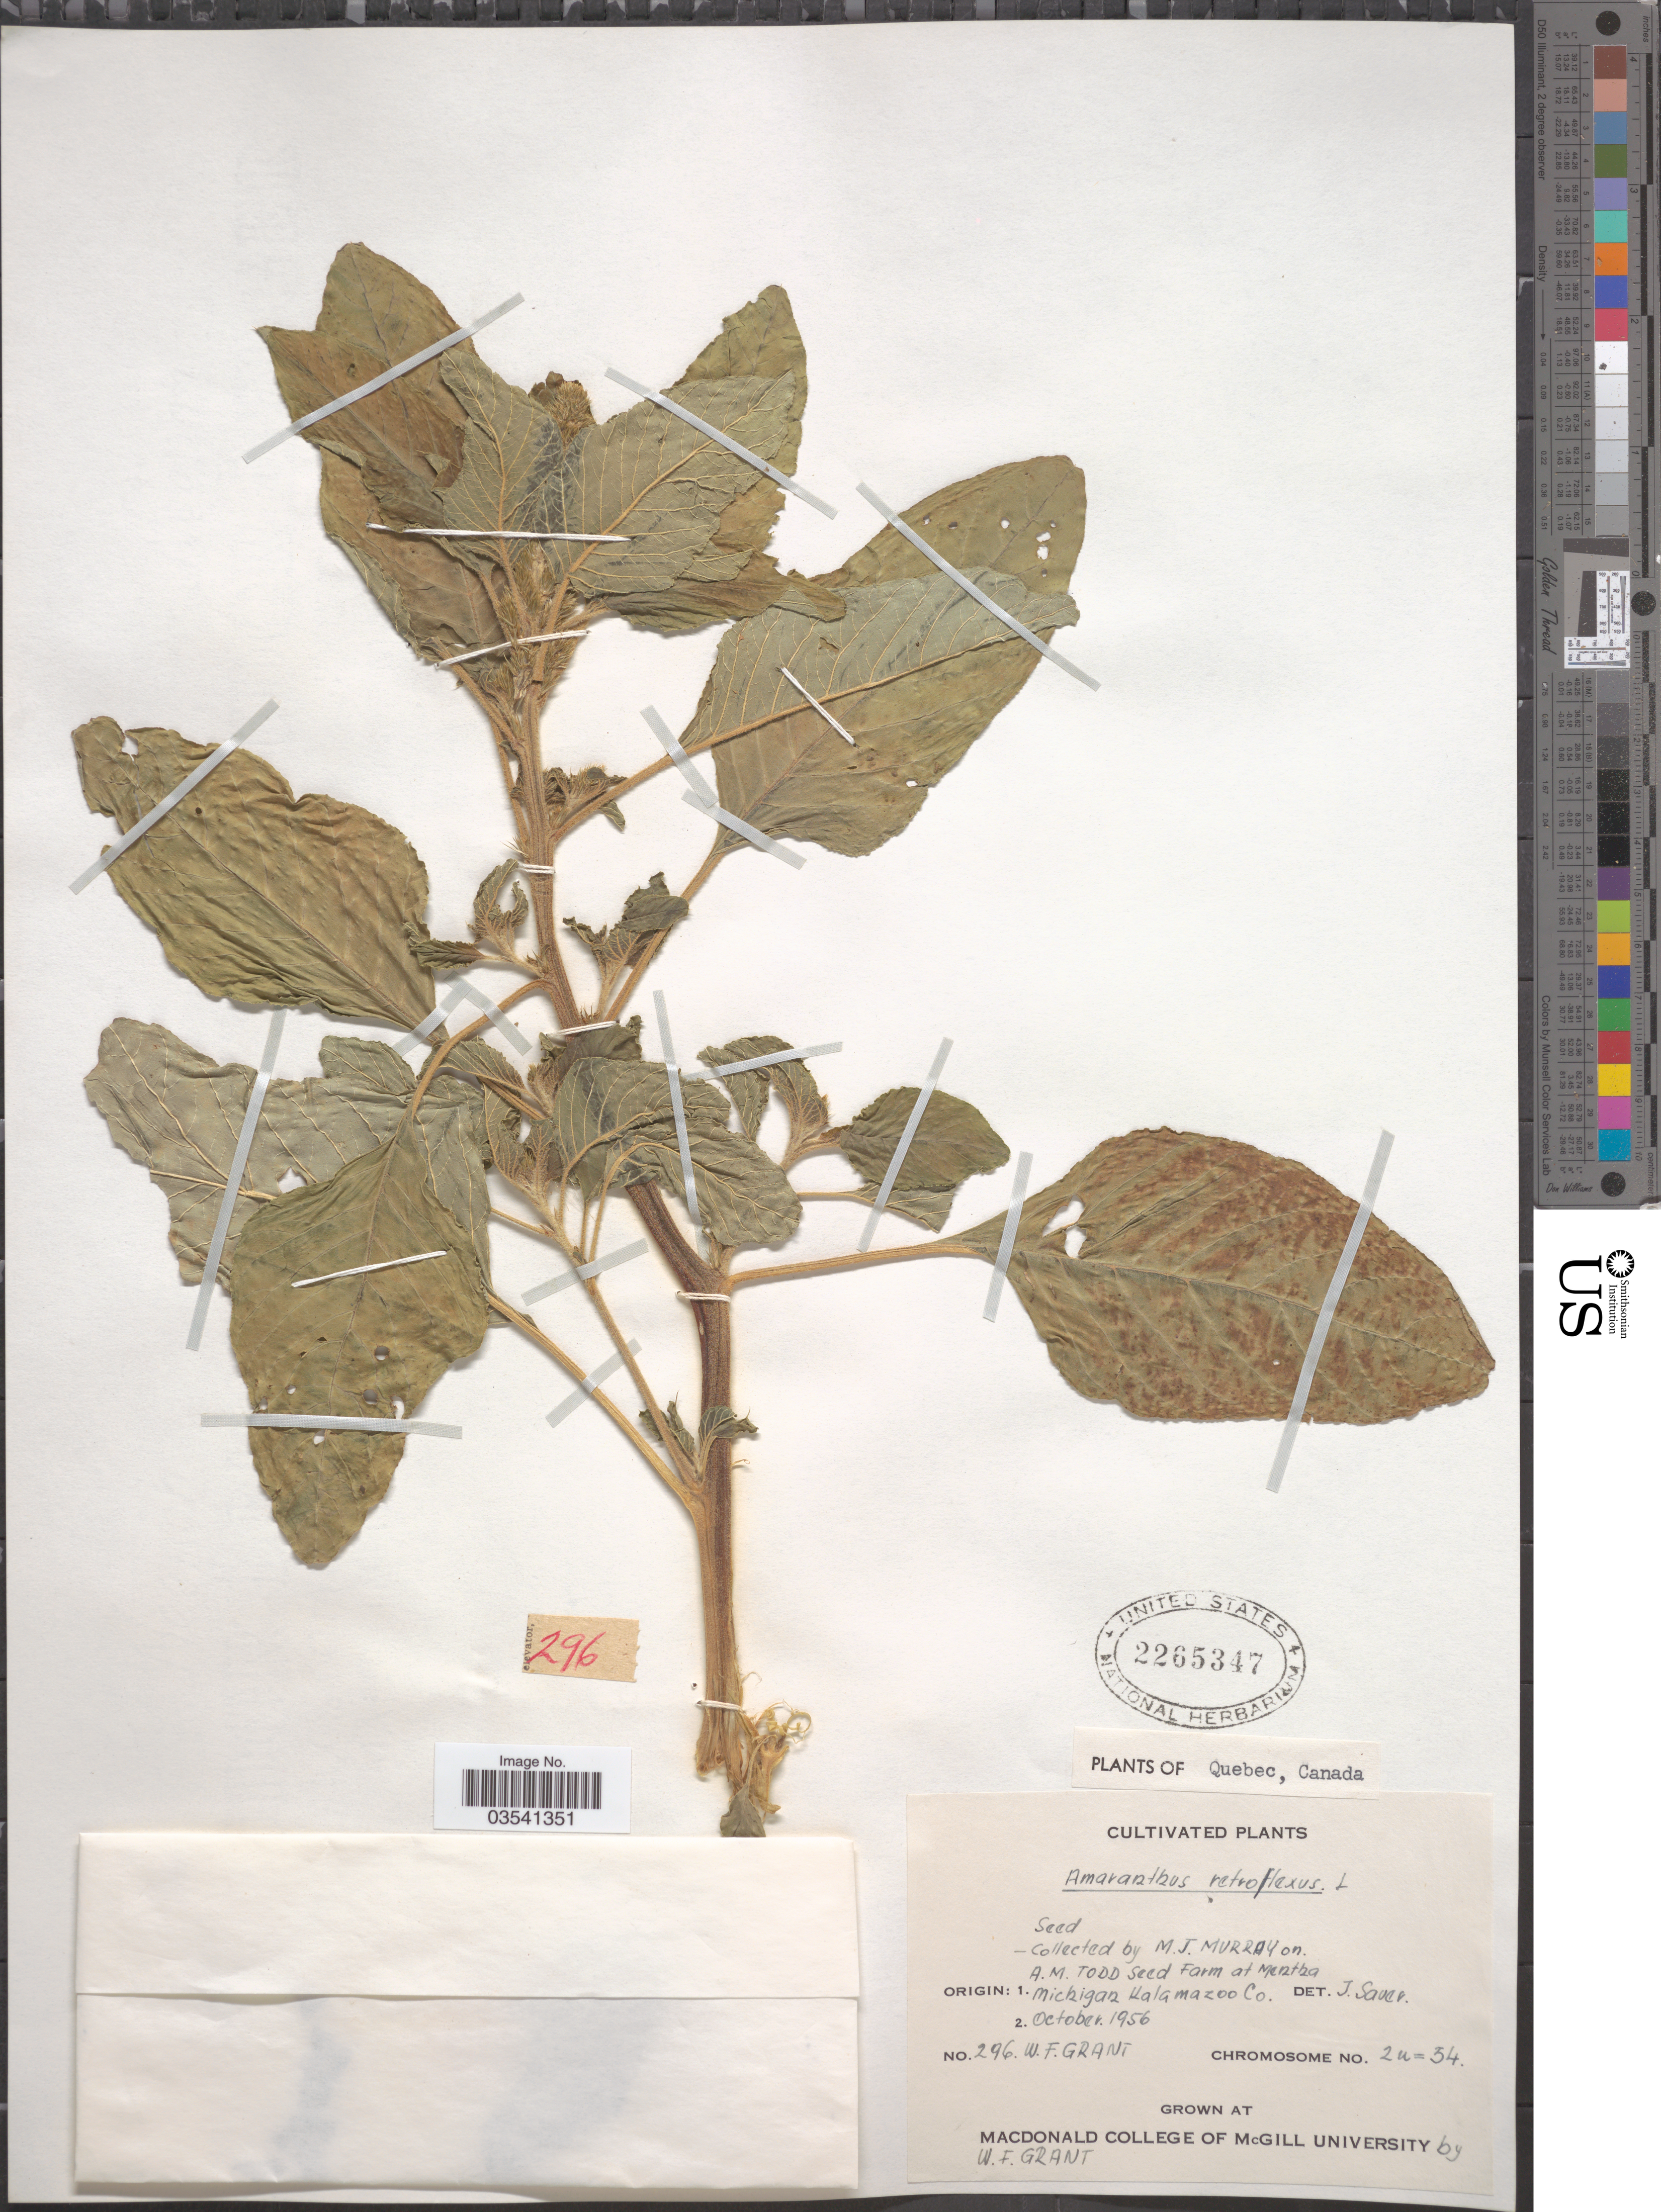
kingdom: Plantae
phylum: Tracheophyta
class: Magnoliopsida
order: Caryophyllales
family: Amaranthaceae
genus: Amaranthus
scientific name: Amaranthus retroflexus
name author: L.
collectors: W. Grant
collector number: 296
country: Canada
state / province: Quebec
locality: Grown at MacDonald College of McGill University.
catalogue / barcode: US 2265347